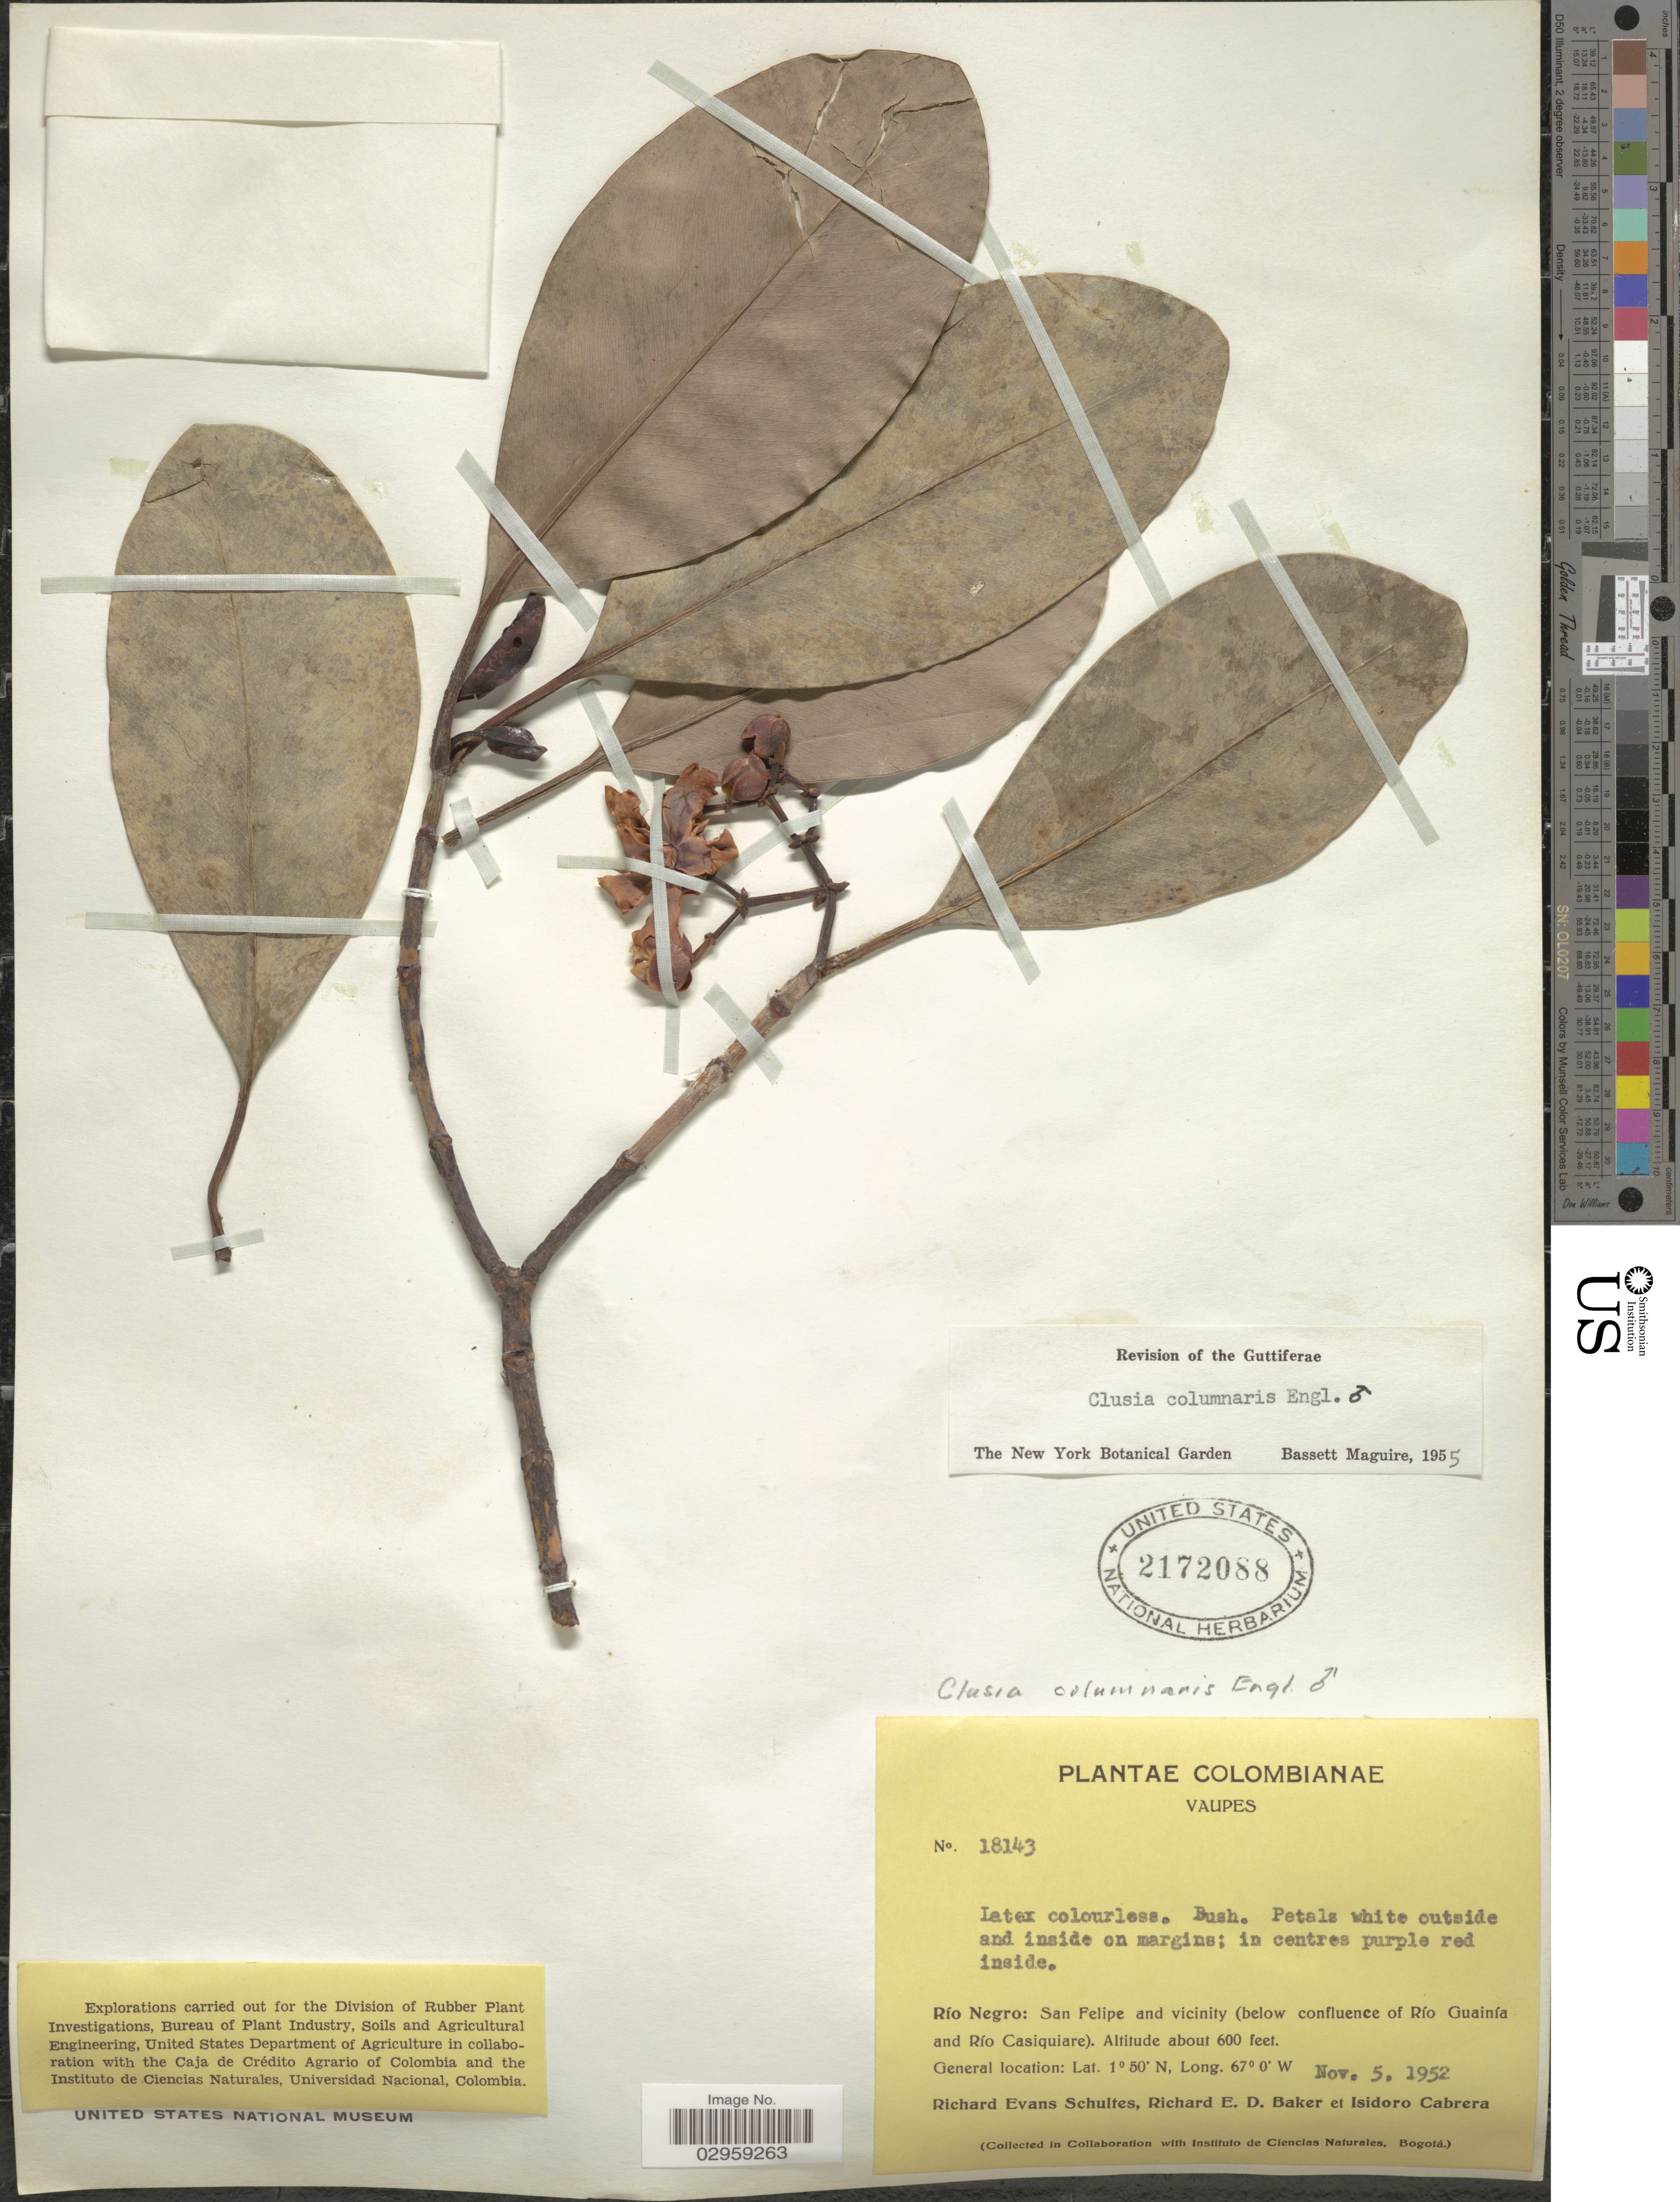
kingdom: Plantae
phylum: Tracheophyta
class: Magnoliopsida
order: Malpighiales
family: Clusiaceae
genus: Clusia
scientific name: Clusia columnaris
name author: Engl.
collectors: R. E. Schultes, R. E. D. Baker & I. Cabrera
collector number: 18143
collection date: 1952-11-05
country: Colombia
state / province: Vaupés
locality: Río Negro: San Felipe and vicinity (below confluence of Río Guainía and Río Casiquiare)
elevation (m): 183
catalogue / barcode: US 2172088